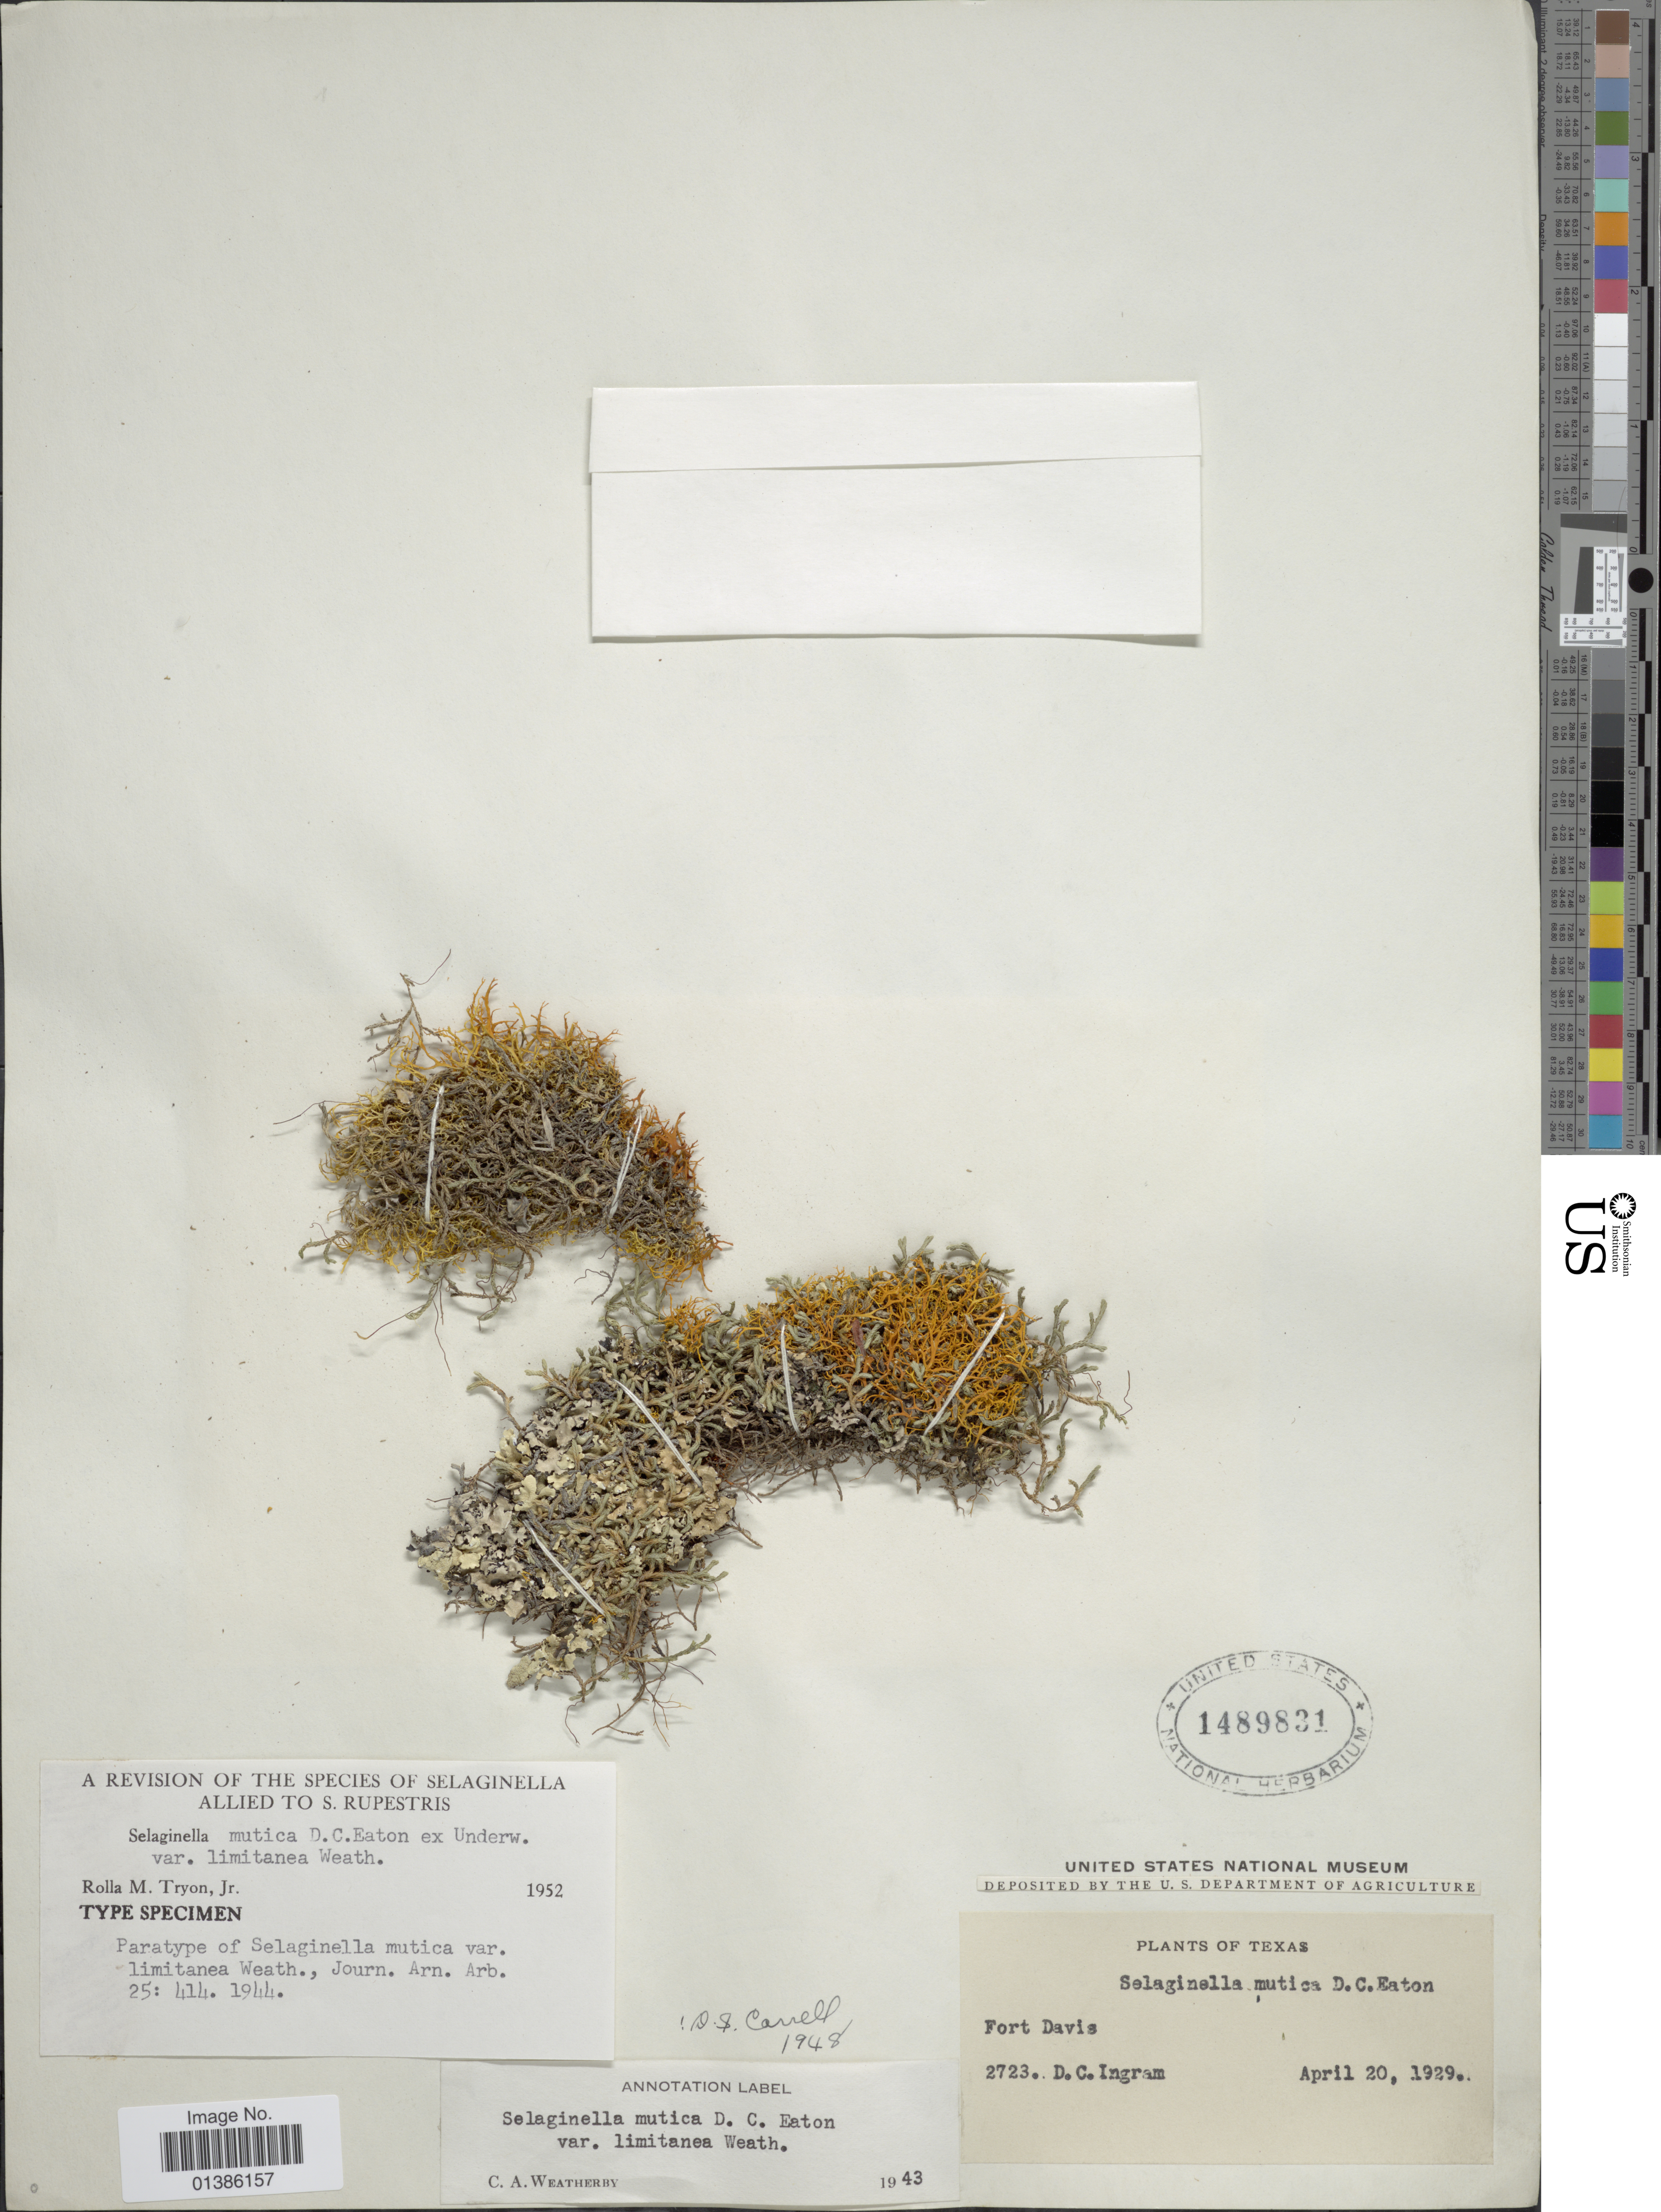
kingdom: Plantae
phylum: Tracheophyta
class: Lycopodiopsida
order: Selaginellales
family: Selaginellaceae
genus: Selaginella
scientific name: Selaginella mutica var. limitanea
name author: Weath.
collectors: D. C. Ingram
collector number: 2723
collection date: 1929-04-20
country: United States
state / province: Texas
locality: Fort Davis.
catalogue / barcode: US 1489831